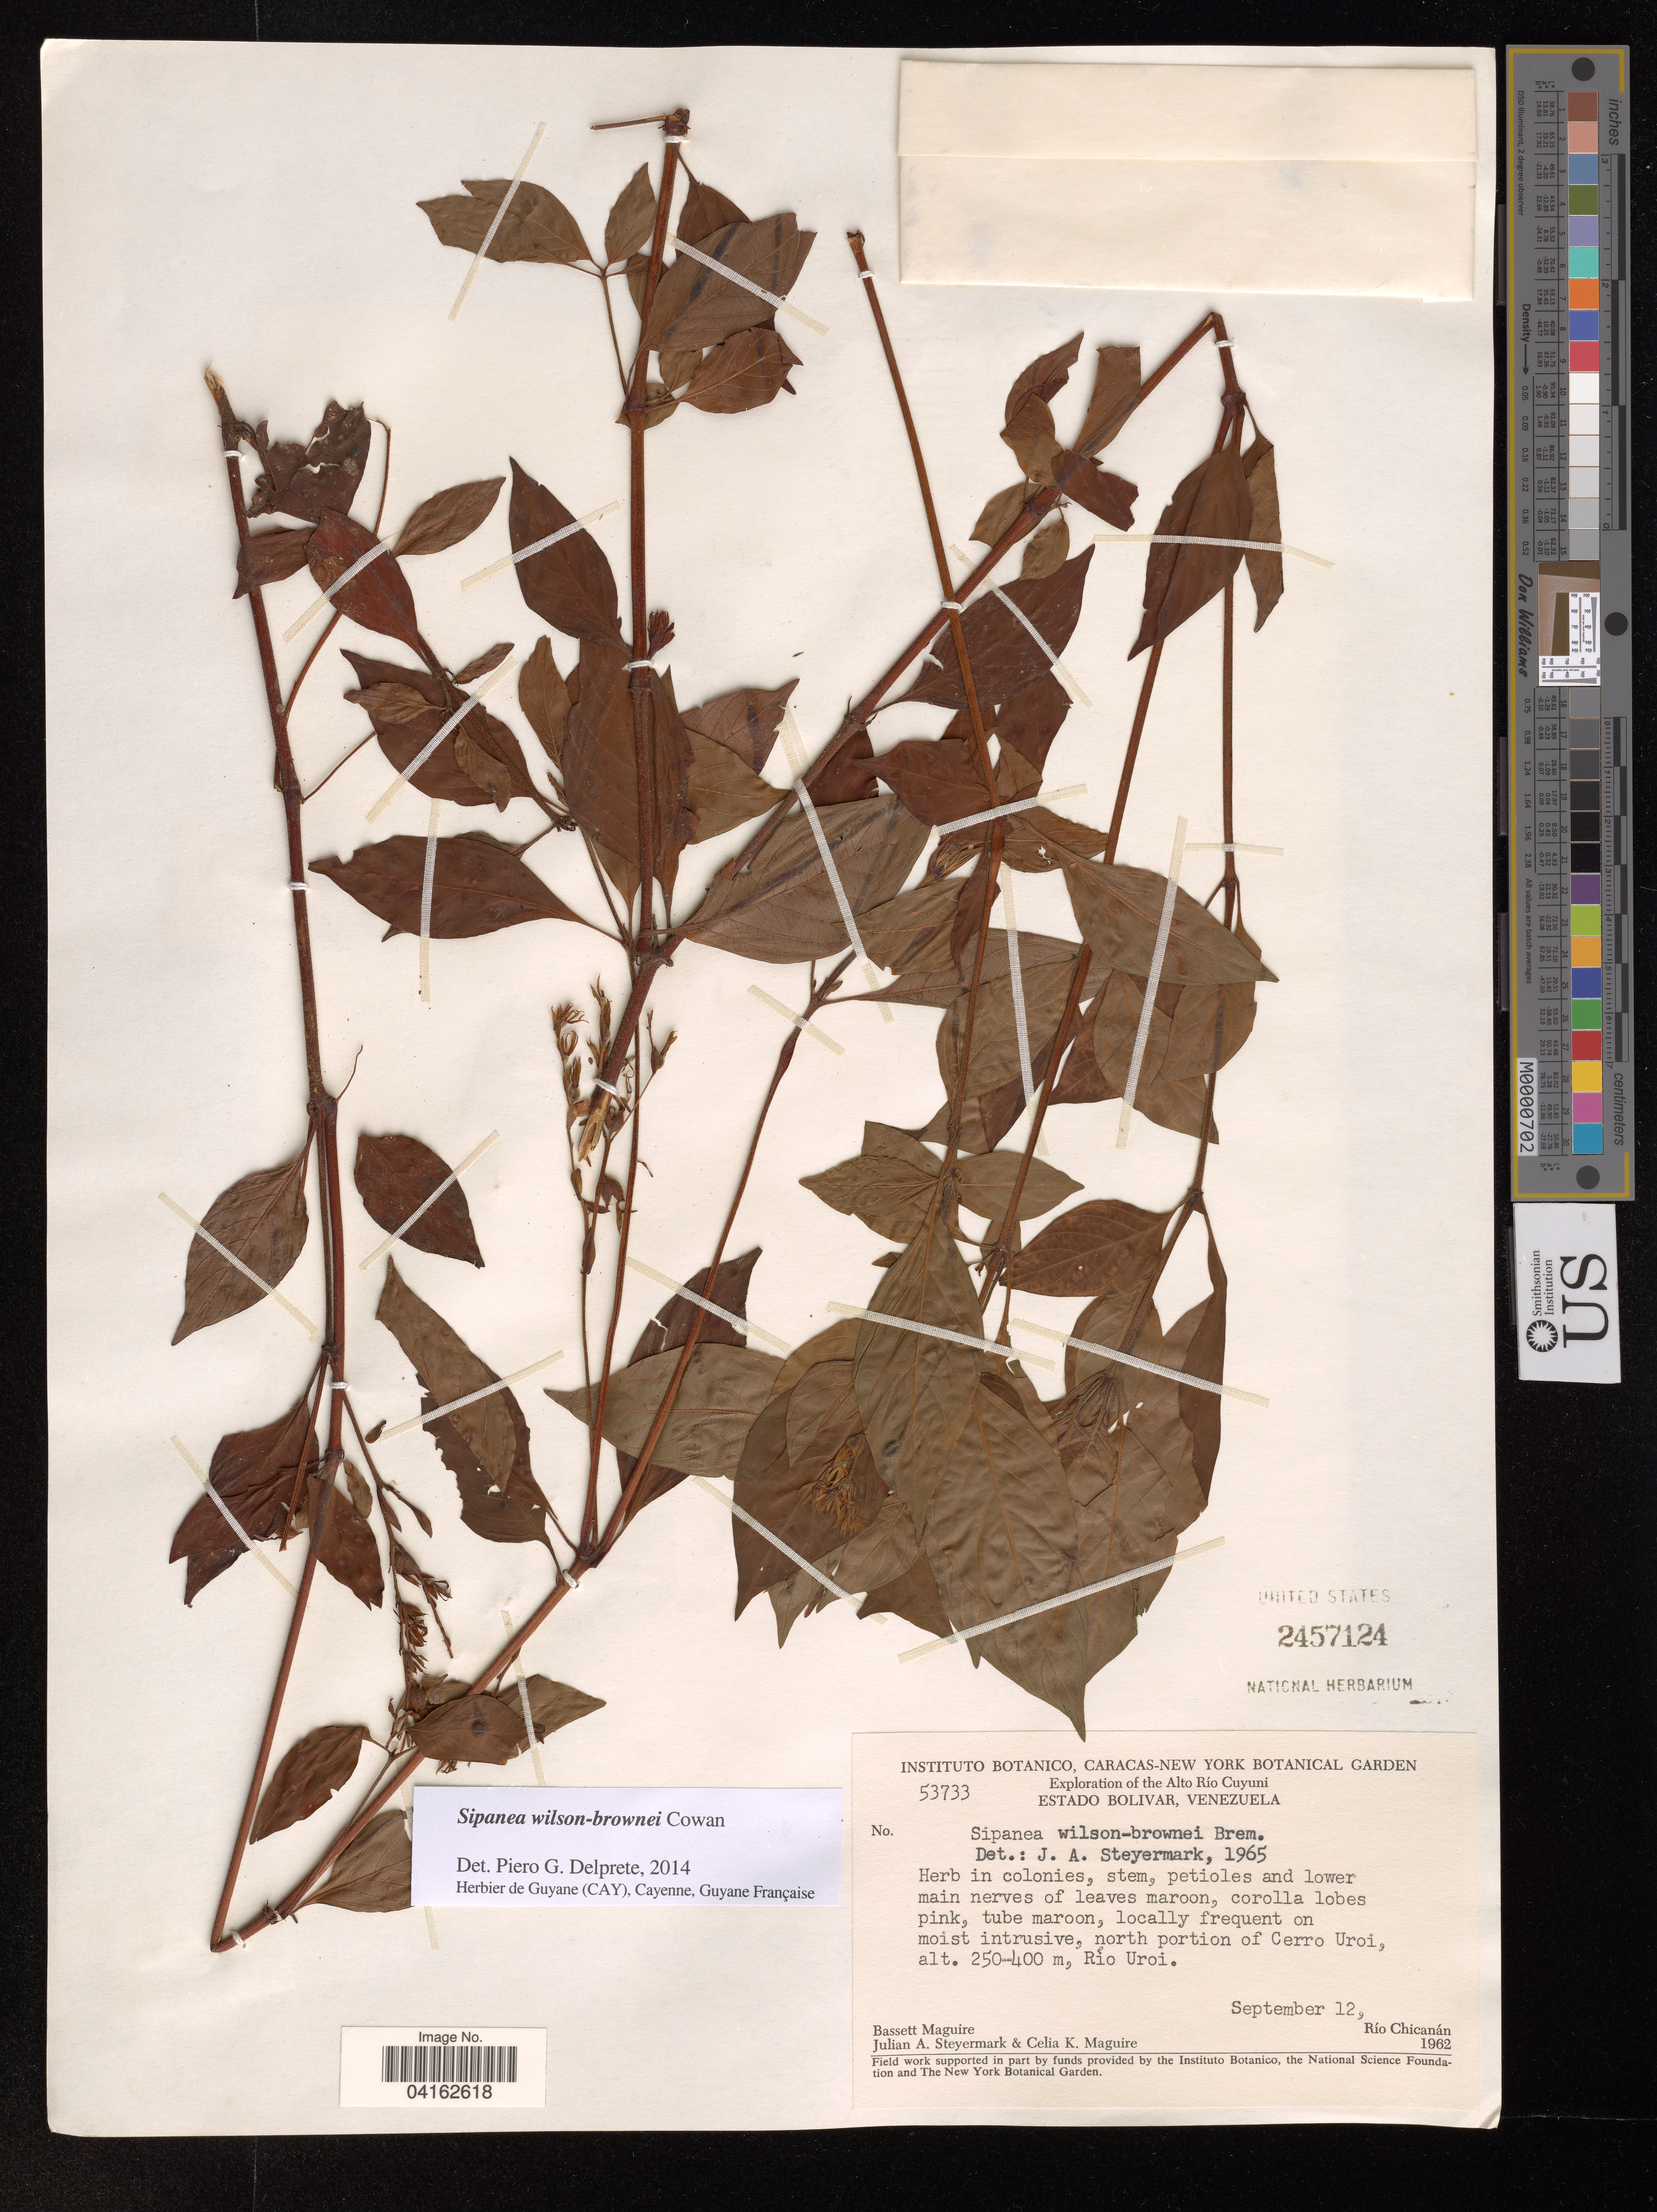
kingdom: Plantae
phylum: Tracheophyta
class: Magnoliopsida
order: Gentianales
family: Rubiaceae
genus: Sipanea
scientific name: Sipanea wilson-brownei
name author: R.S. Cowan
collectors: B. Maguire, J. Steyermark & C. K. Maguire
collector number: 53733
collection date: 1962-09-12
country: Venezuela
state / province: Bolivar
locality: Alto Río Cuyuni. North portion of Cerro Uroi, Río Uroi. Río Chicanán.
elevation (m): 250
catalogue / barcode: US 2457124